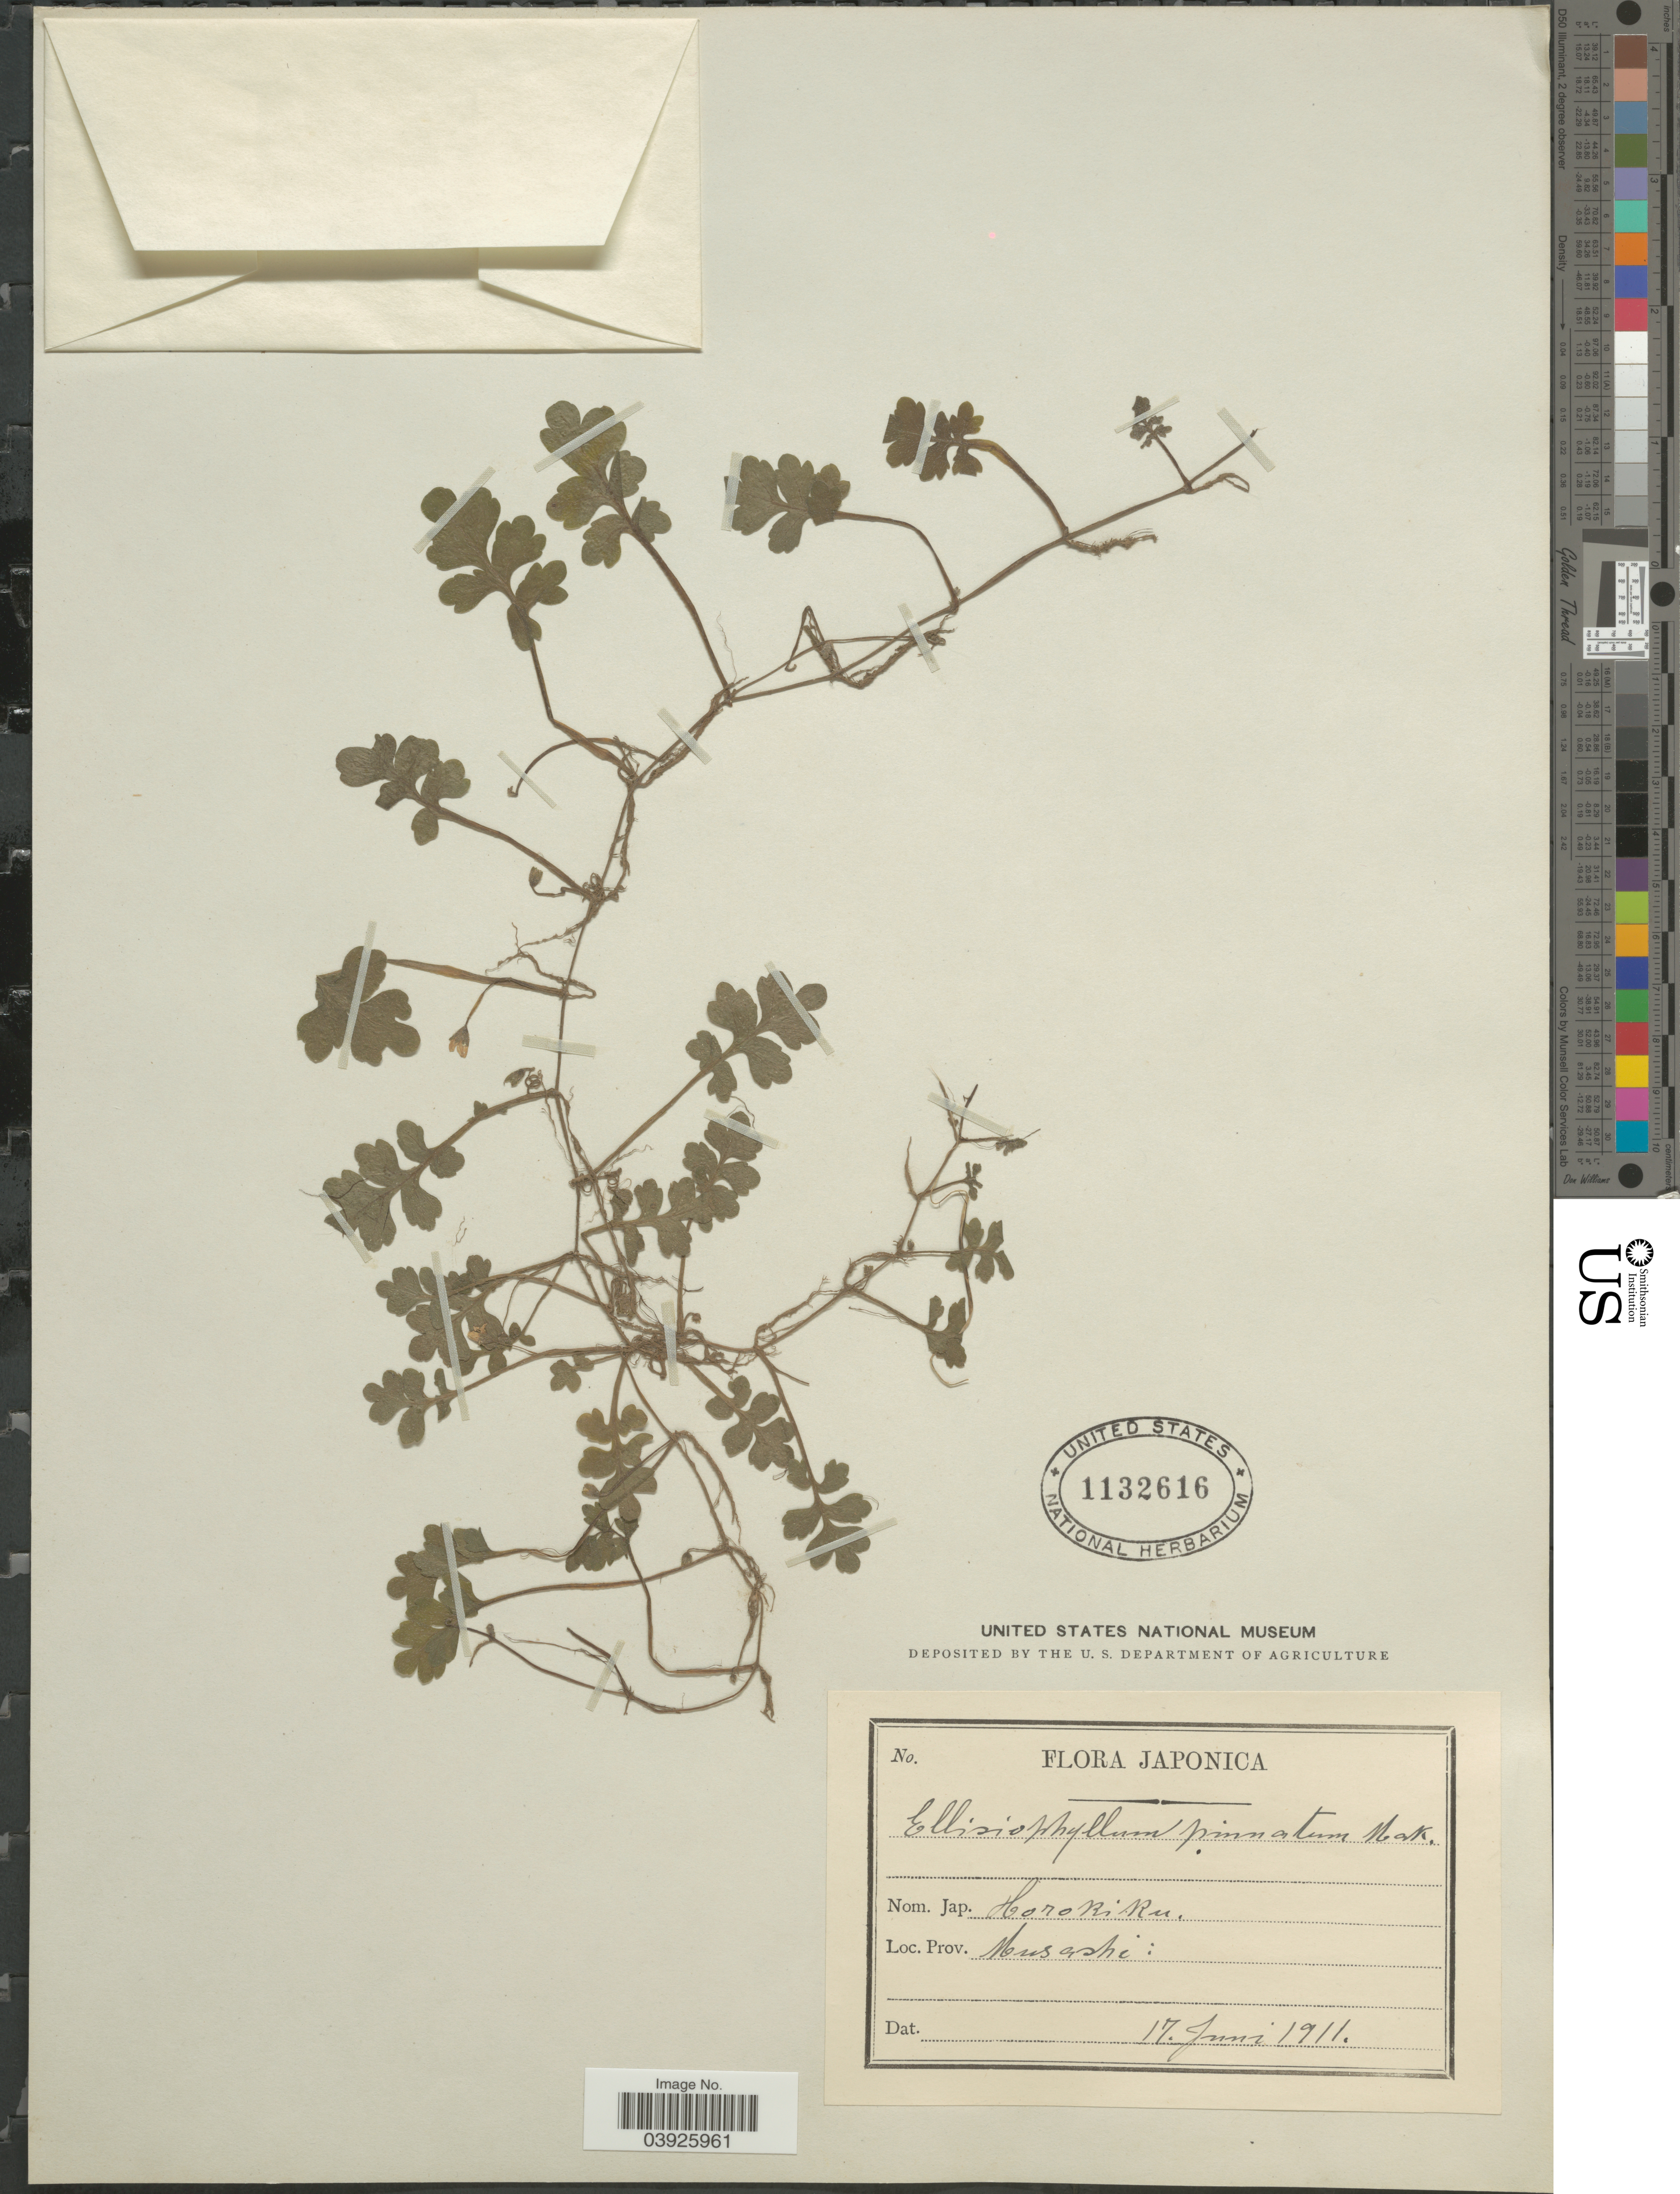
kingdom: Plantae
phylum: Tracheophyta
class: Magnoliopsida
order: Lamiales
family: Plantaginaceae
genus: Ellisiophyllum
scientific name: Ellisiophyllum pinnatum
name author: (Wall. ex Benth.) Makino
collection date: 1911-06-17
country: Japan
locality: Musashi.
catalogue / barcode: US 1132616